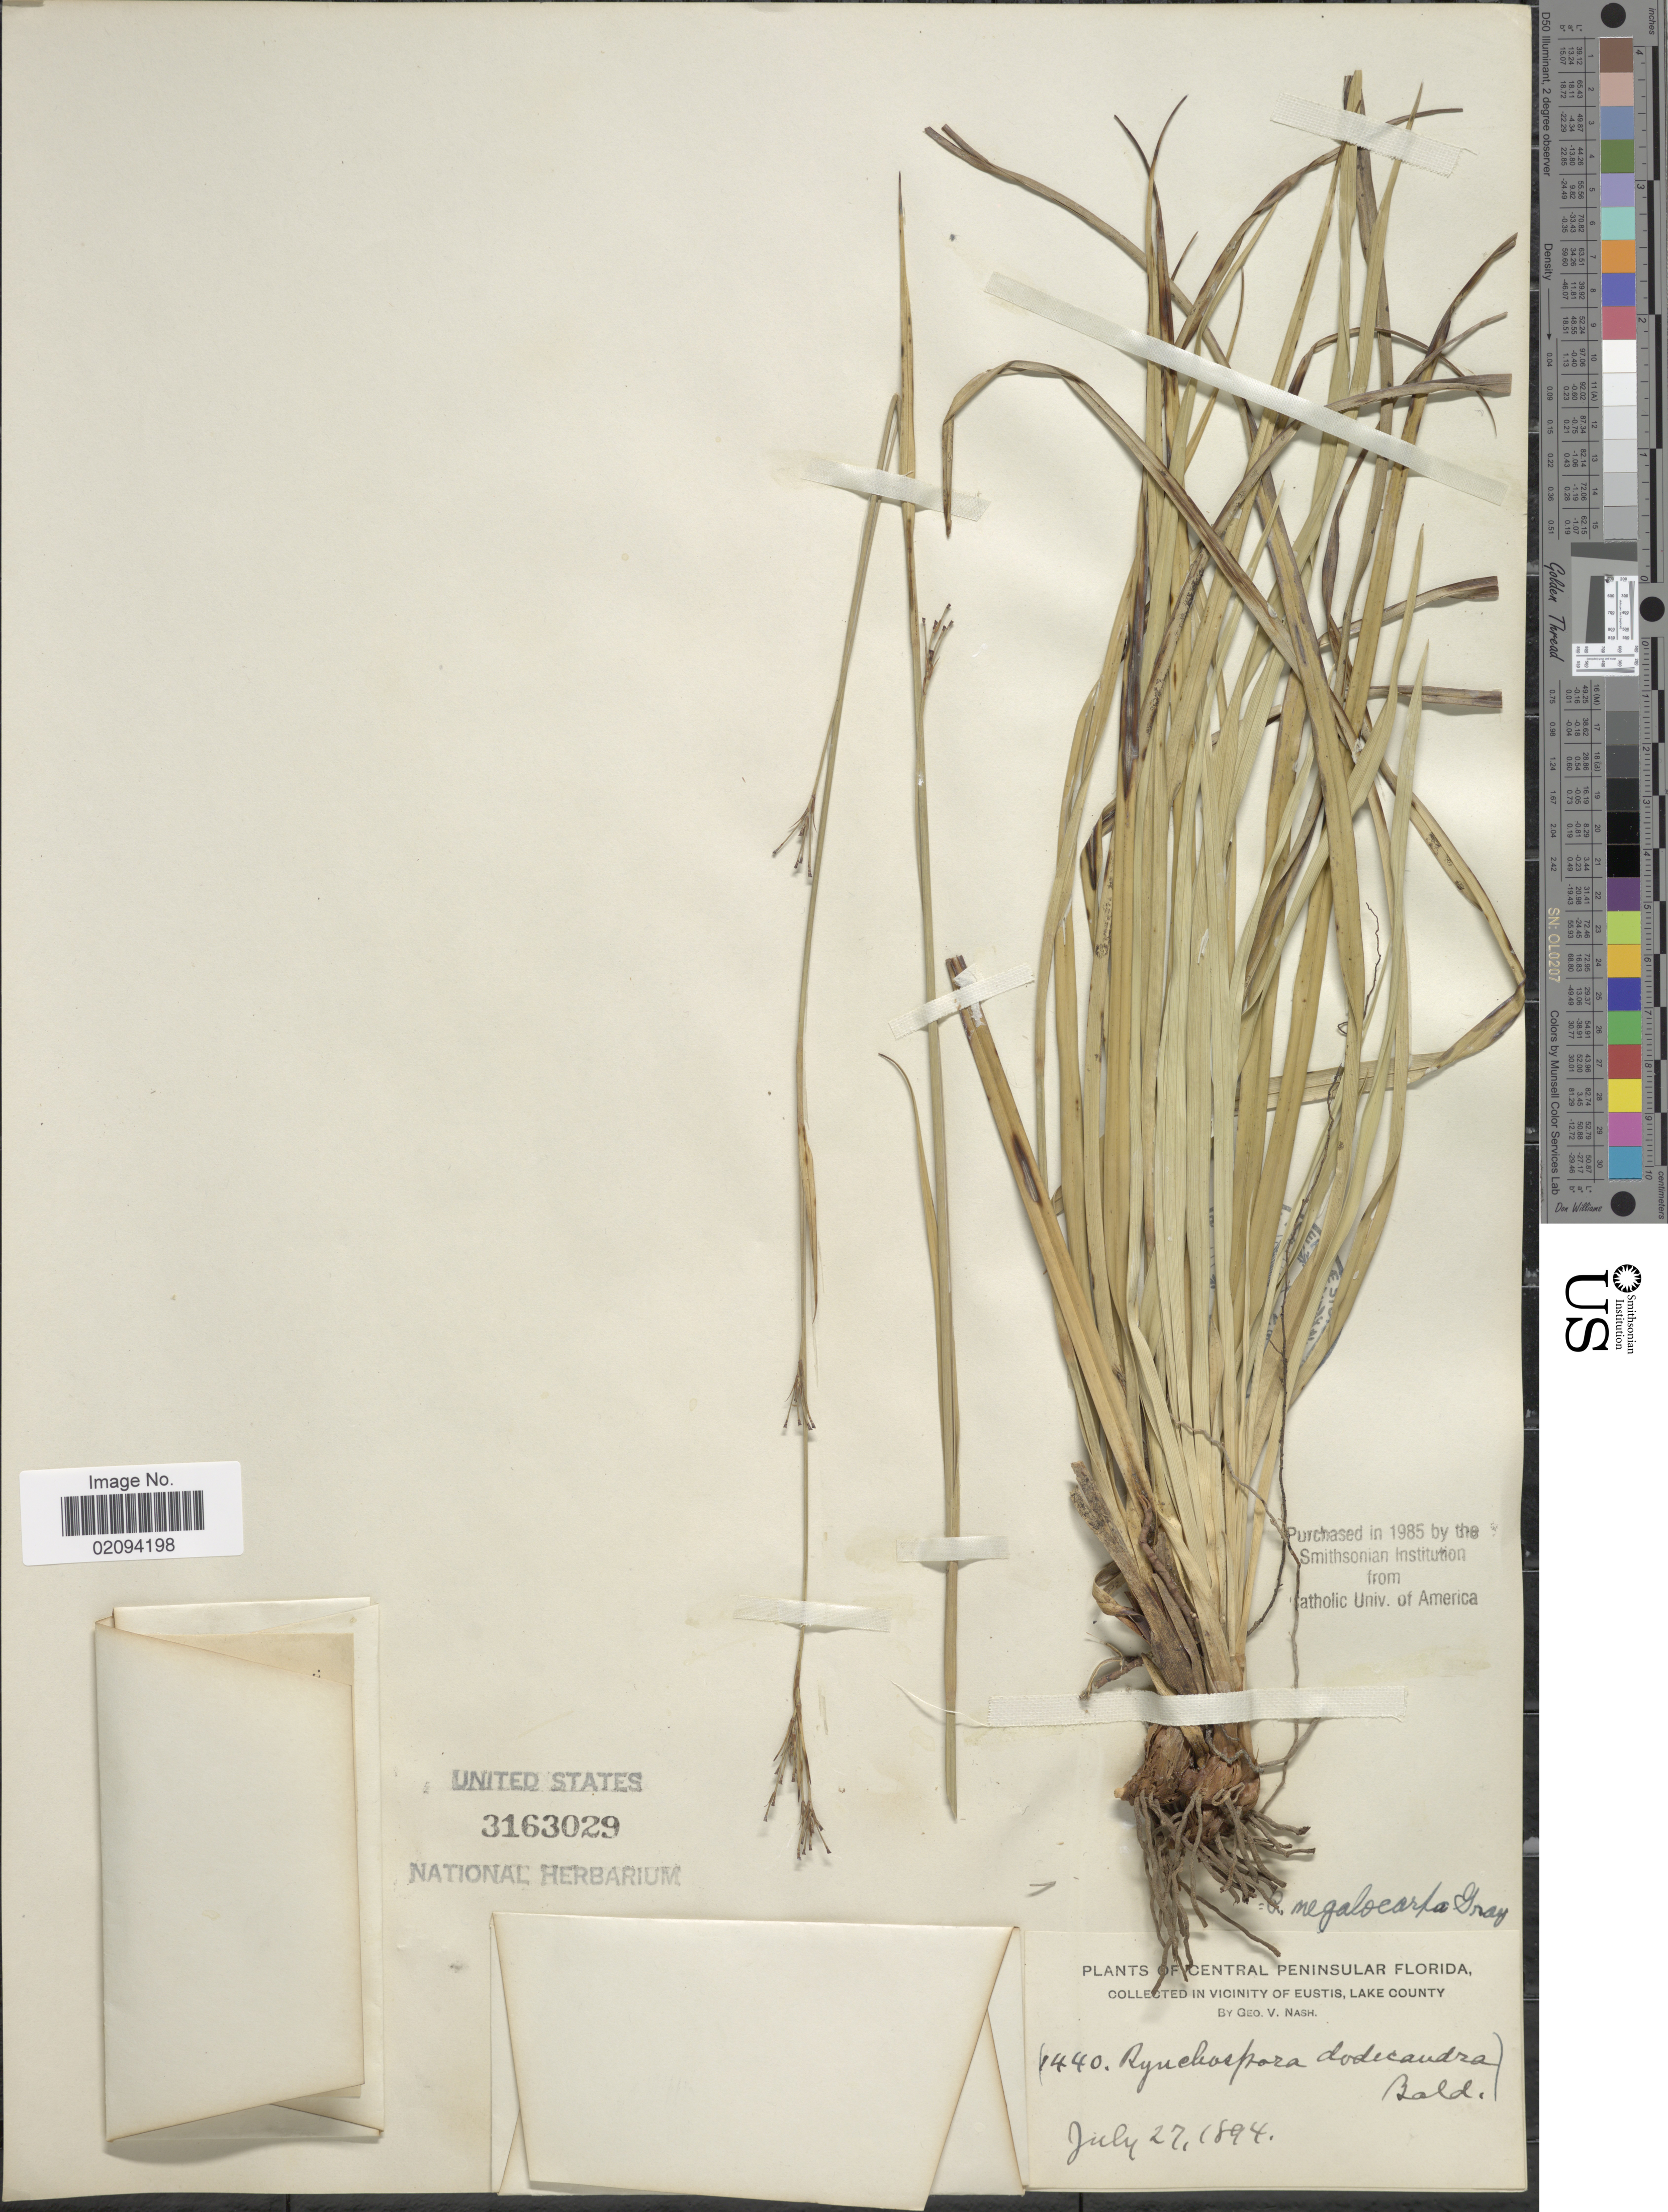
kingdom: Plantae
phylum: Tracheophyta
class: Liliopsida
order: Poales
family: Cyperaceae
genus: Rhynchospora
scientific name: Rhynchospora megalocarpa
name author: A. Gray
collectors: G. V. Nash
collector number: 1440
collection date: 1894-07-27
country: United States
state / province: Florida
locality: Central Peninsular Florida, in Vicinity of Eustis, Lake County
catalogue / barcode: US 3163029